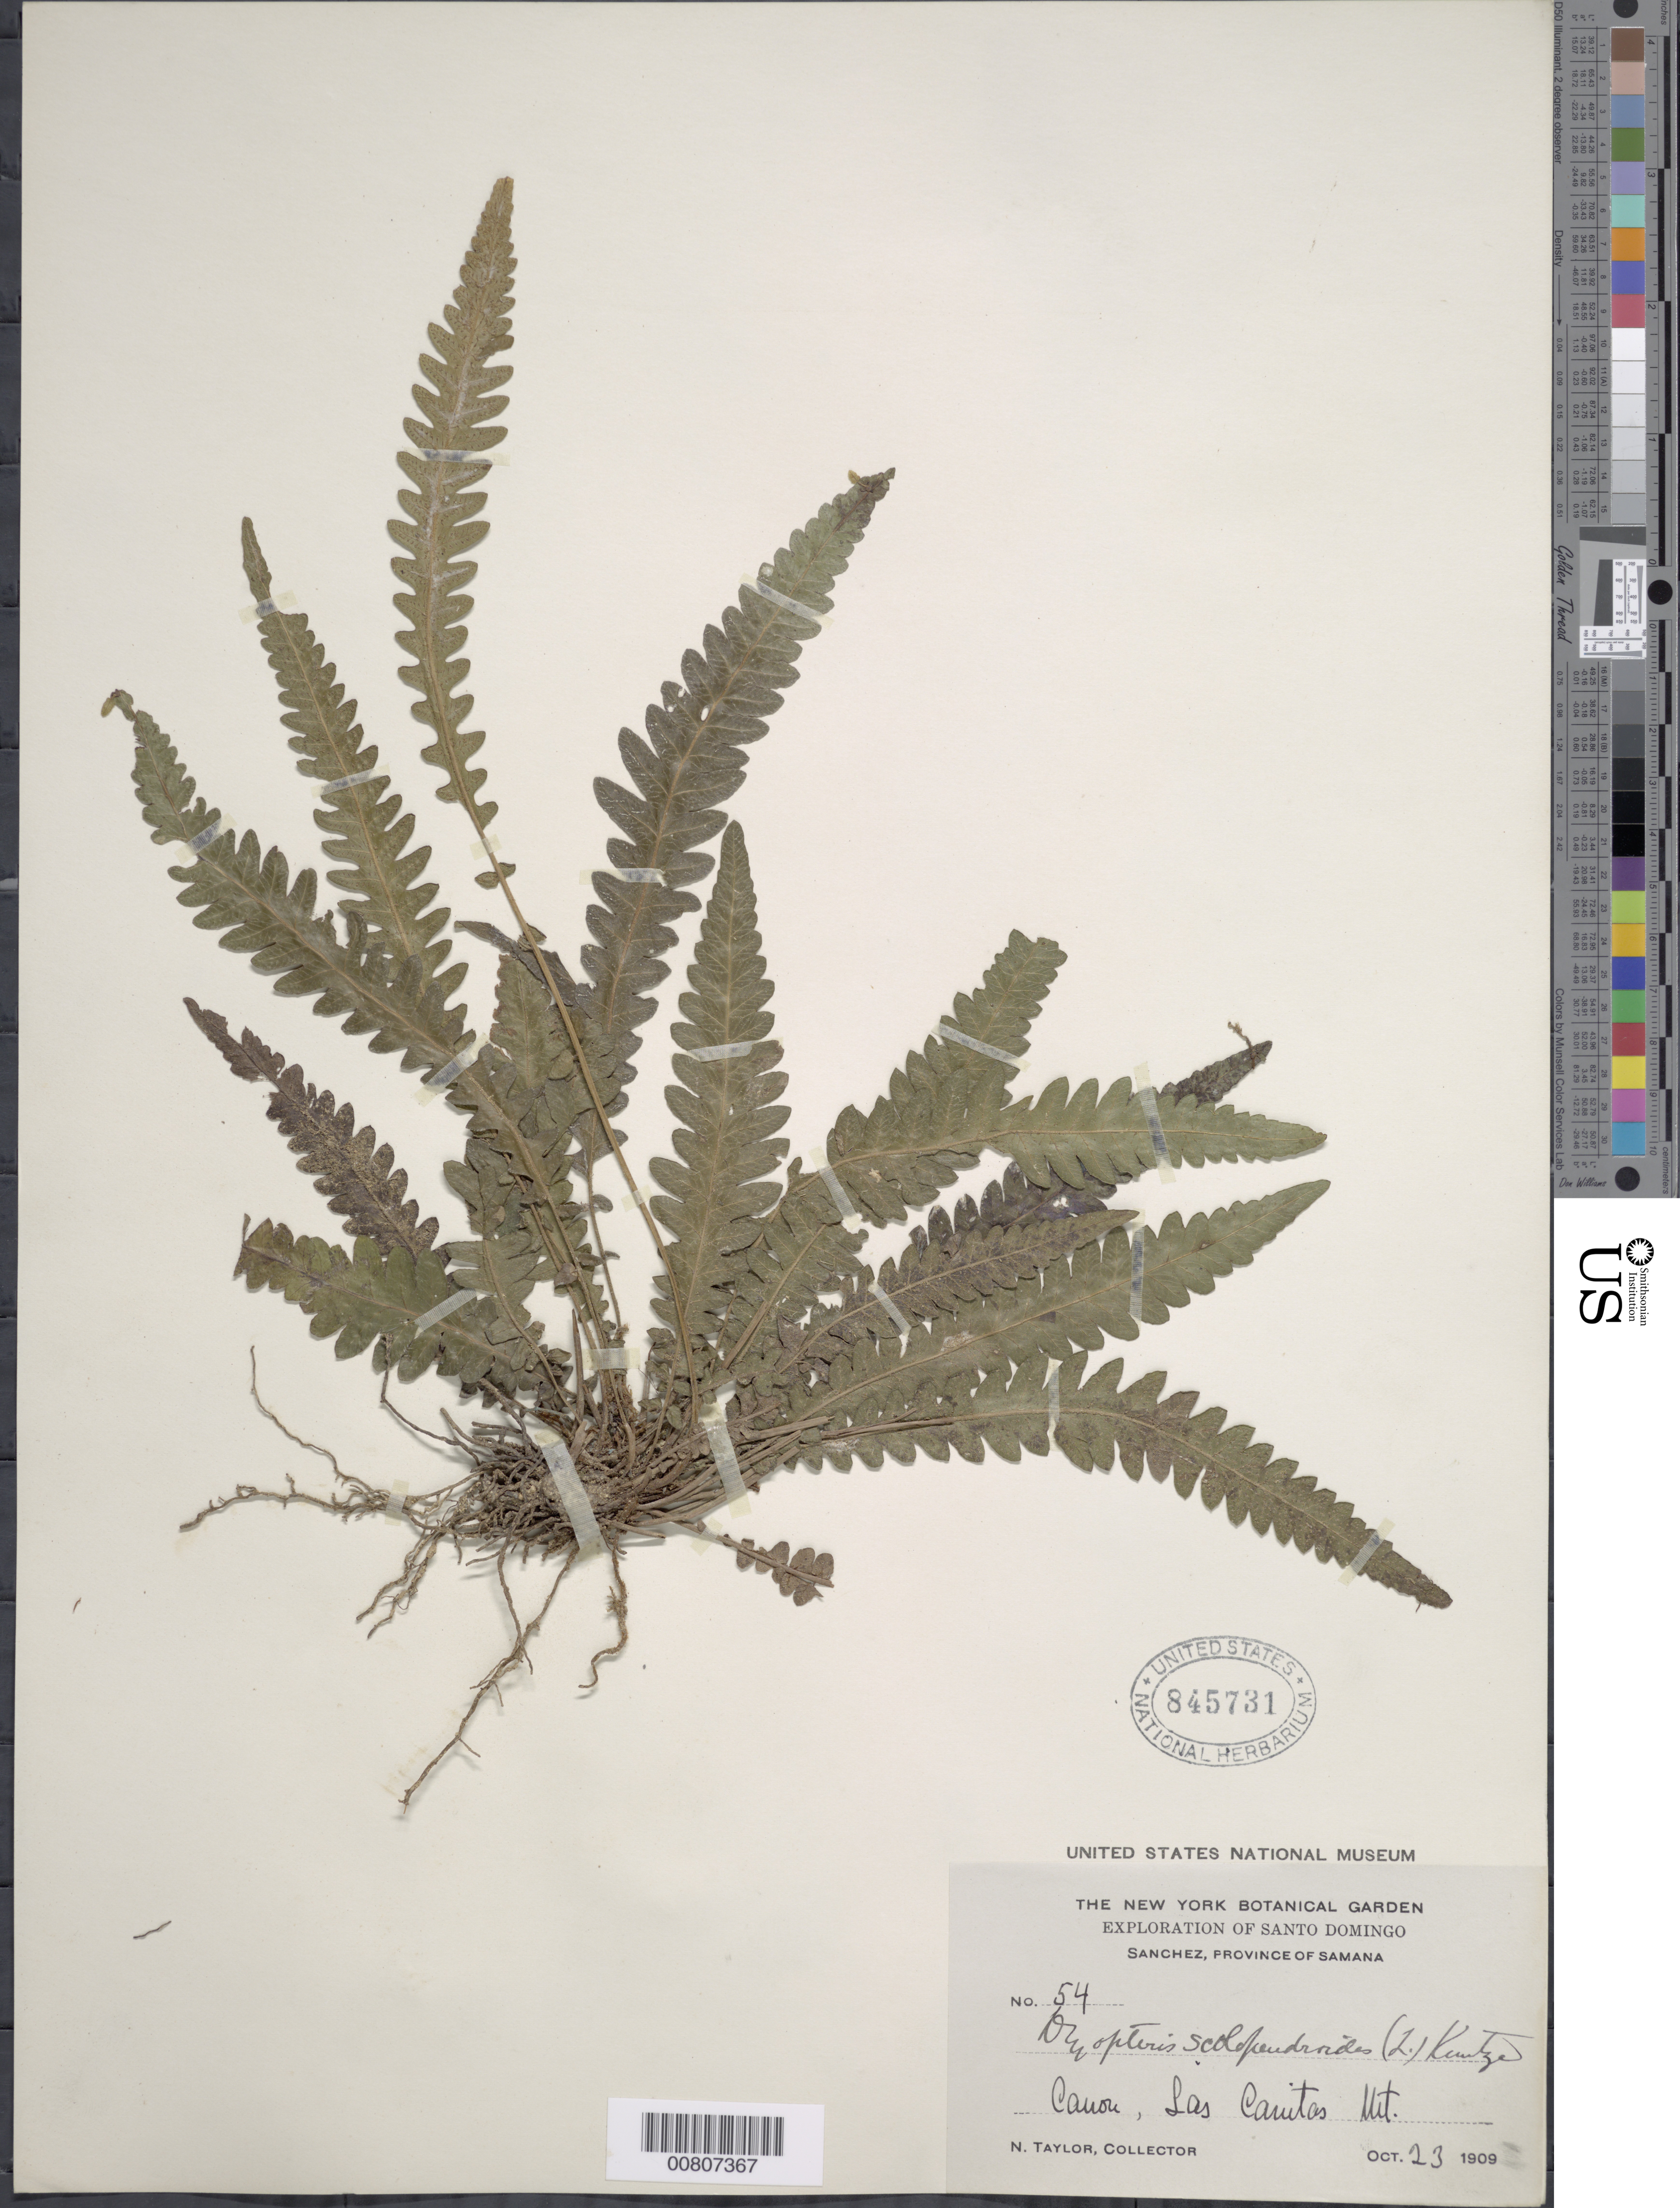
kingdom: Plantae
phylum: Tracheophyta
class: Polypodiopsida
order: Polypodiales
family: Thelypteridaceae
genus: Goniopteris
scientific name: Goniopteris guadelupensis (Wikstr.) comb. nov., ined 2015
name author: (Wikstr.)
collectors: N. Taylor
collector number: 54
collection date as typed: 23 Oct 1909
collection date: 1909-10-23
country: Dominican Republic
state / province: Samana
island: Hispaniola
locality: Sanchez, Las Canitas Mt.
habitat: Cañon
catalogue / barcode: US 845731